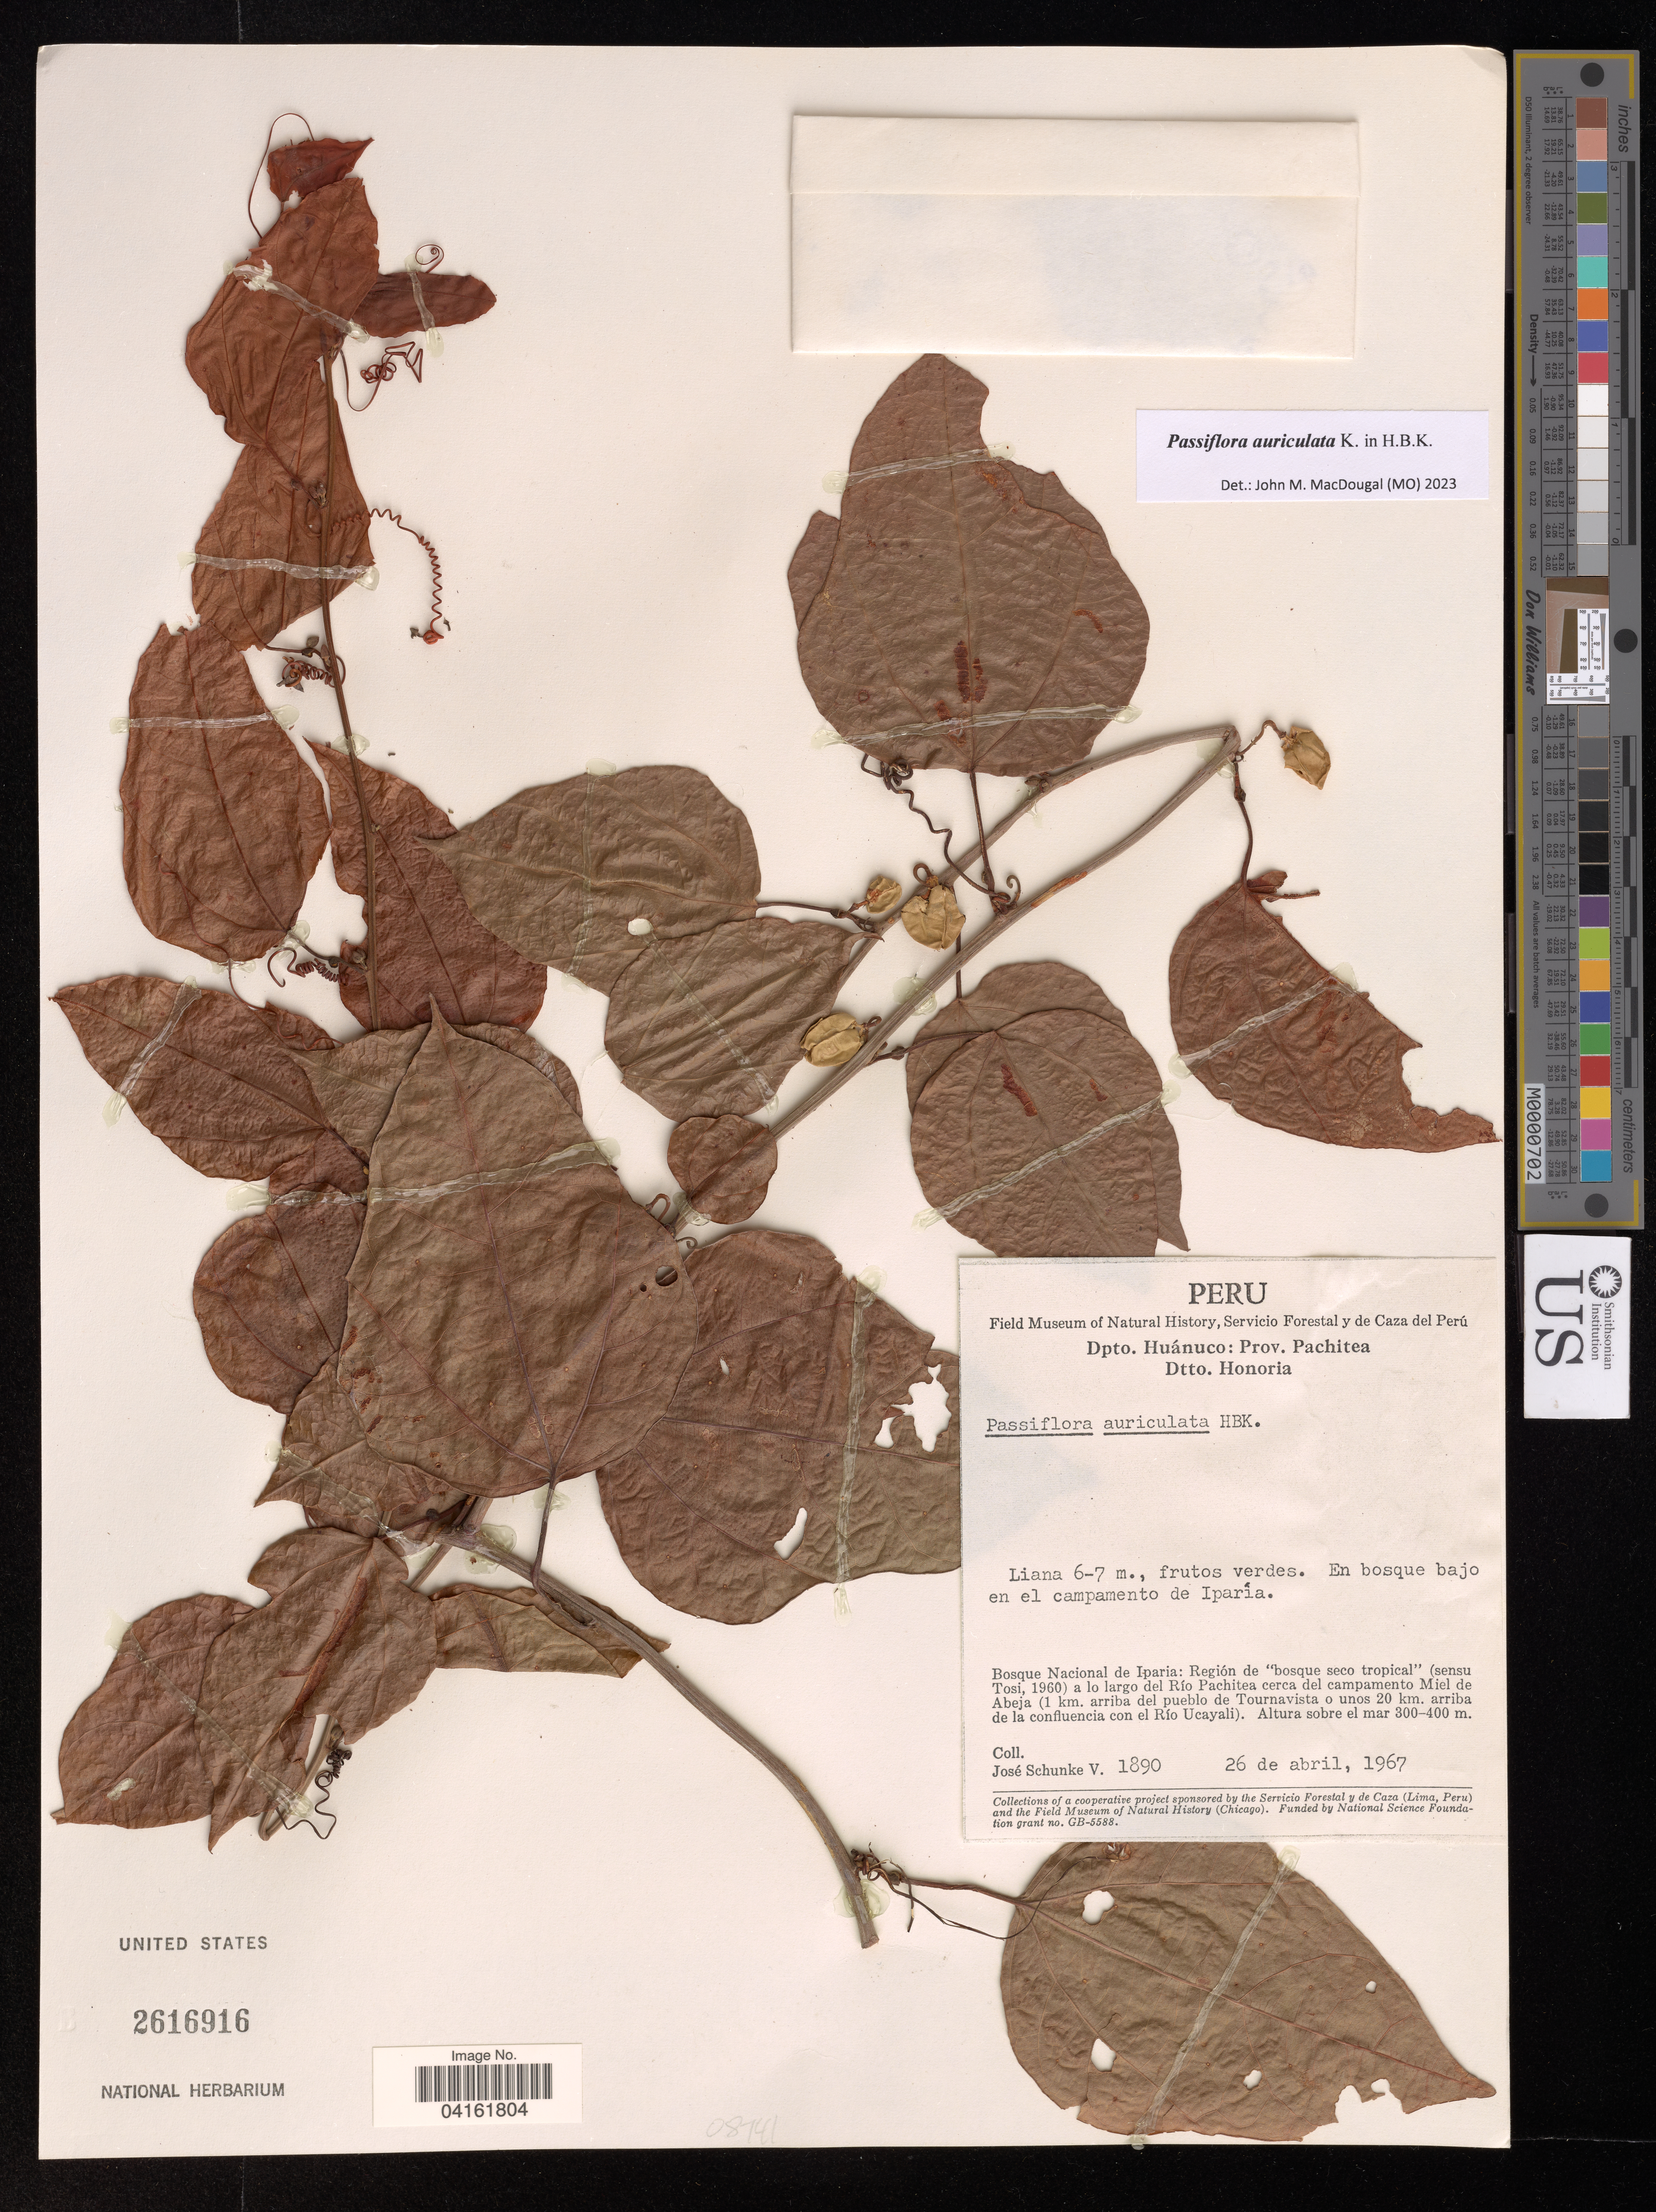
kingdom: Plantae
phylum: Tracheophyta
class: Magnoliopsida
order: Malpighiales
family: Passifloraceae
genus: Passiflora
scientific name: Passiflora auriculata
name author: Kunth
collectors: J. Schunke Vigo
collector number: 1890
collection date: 1967-04-26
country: Peru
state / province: Huánuco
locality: Dpto. Huánuco: Prov. Pachitea. Dtto. Honoria. En bosque bajo en el campamento de Iparía. Bosque Nacional de Iparia: Región de "bosque seco tropical" a lo largo del Río Pachitea cerca de campamento Miel de Abeja (1 km. arriba del pueblo de Tournavista o unos 20 km. arriba de la confluencia con el Río Ucayali).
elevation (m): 300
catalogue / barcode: US 2616916